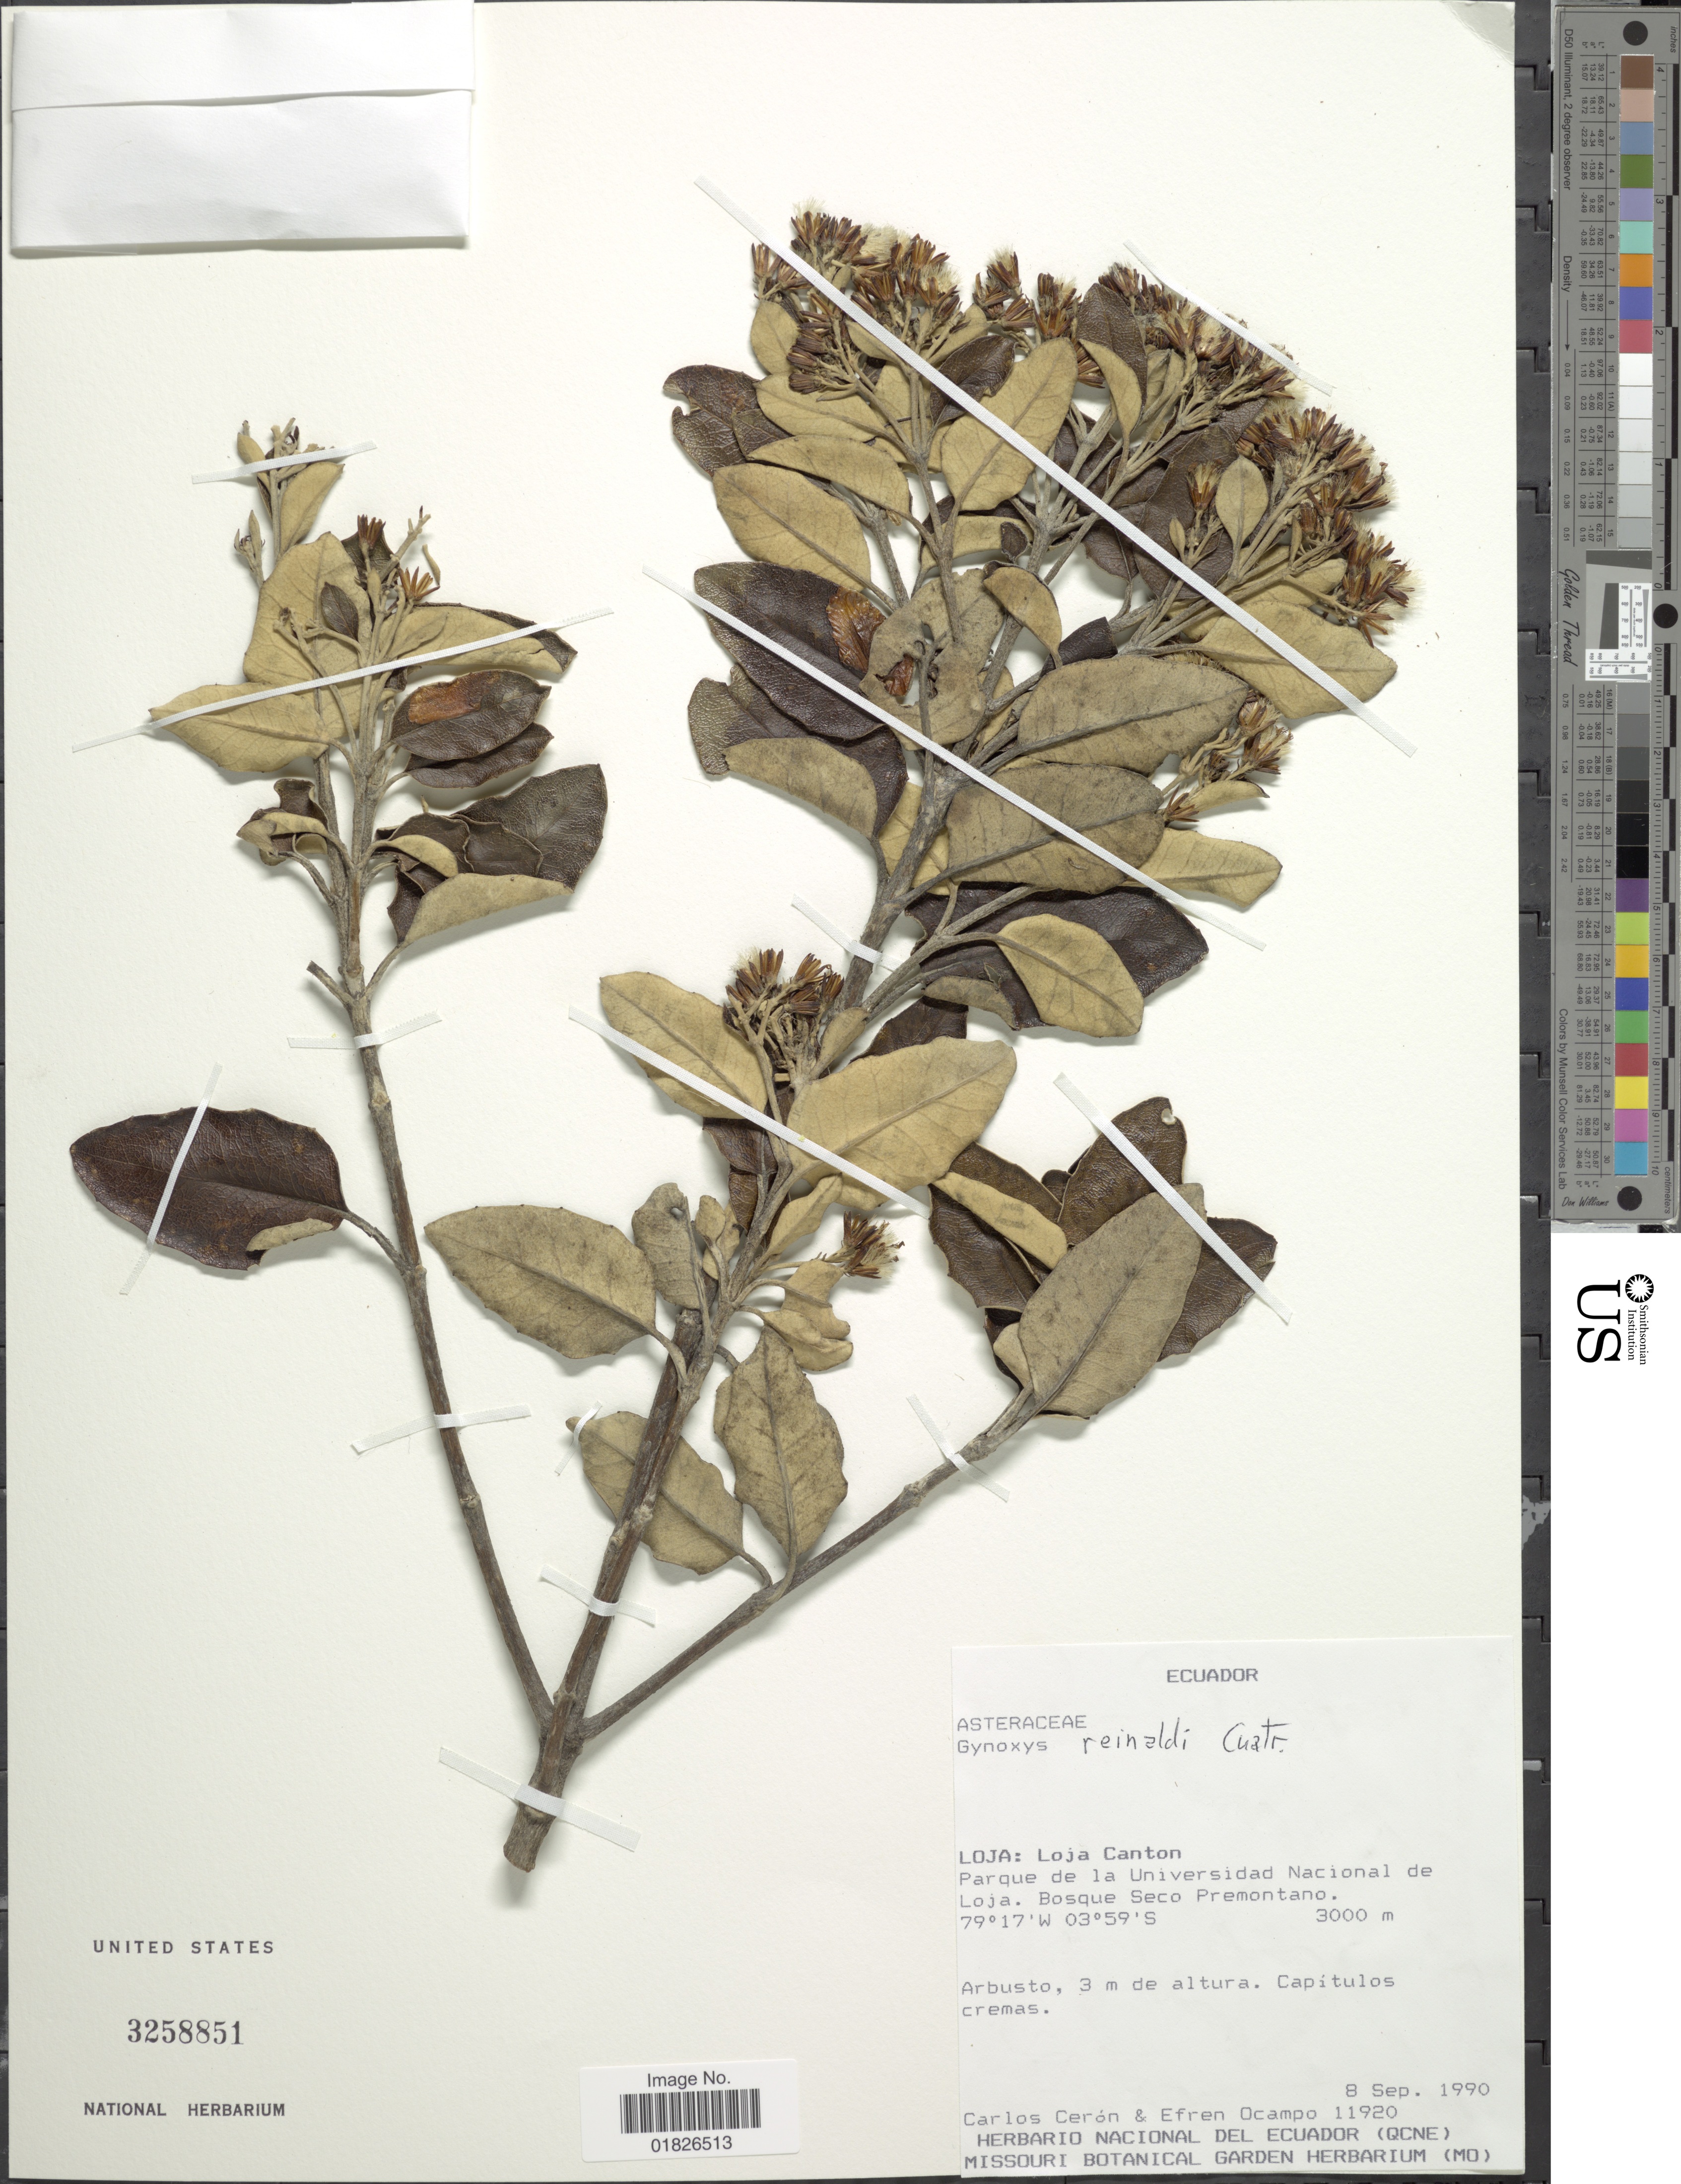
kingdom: Plantae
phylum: Tracheophyta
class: Magnoliopsida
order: Asterales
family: Asteraceae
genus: Gynoxys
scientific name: Gynoxys reinaldi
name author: Cuatrec.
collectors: C. E. Cerón M. & E. Ocampo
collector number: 11920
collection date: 1990-09-08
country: Ecuador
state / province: Loja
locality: Loja Canton, Parque de la Universidad Nacional de Loja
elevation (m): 3000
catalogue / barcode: US 3258851